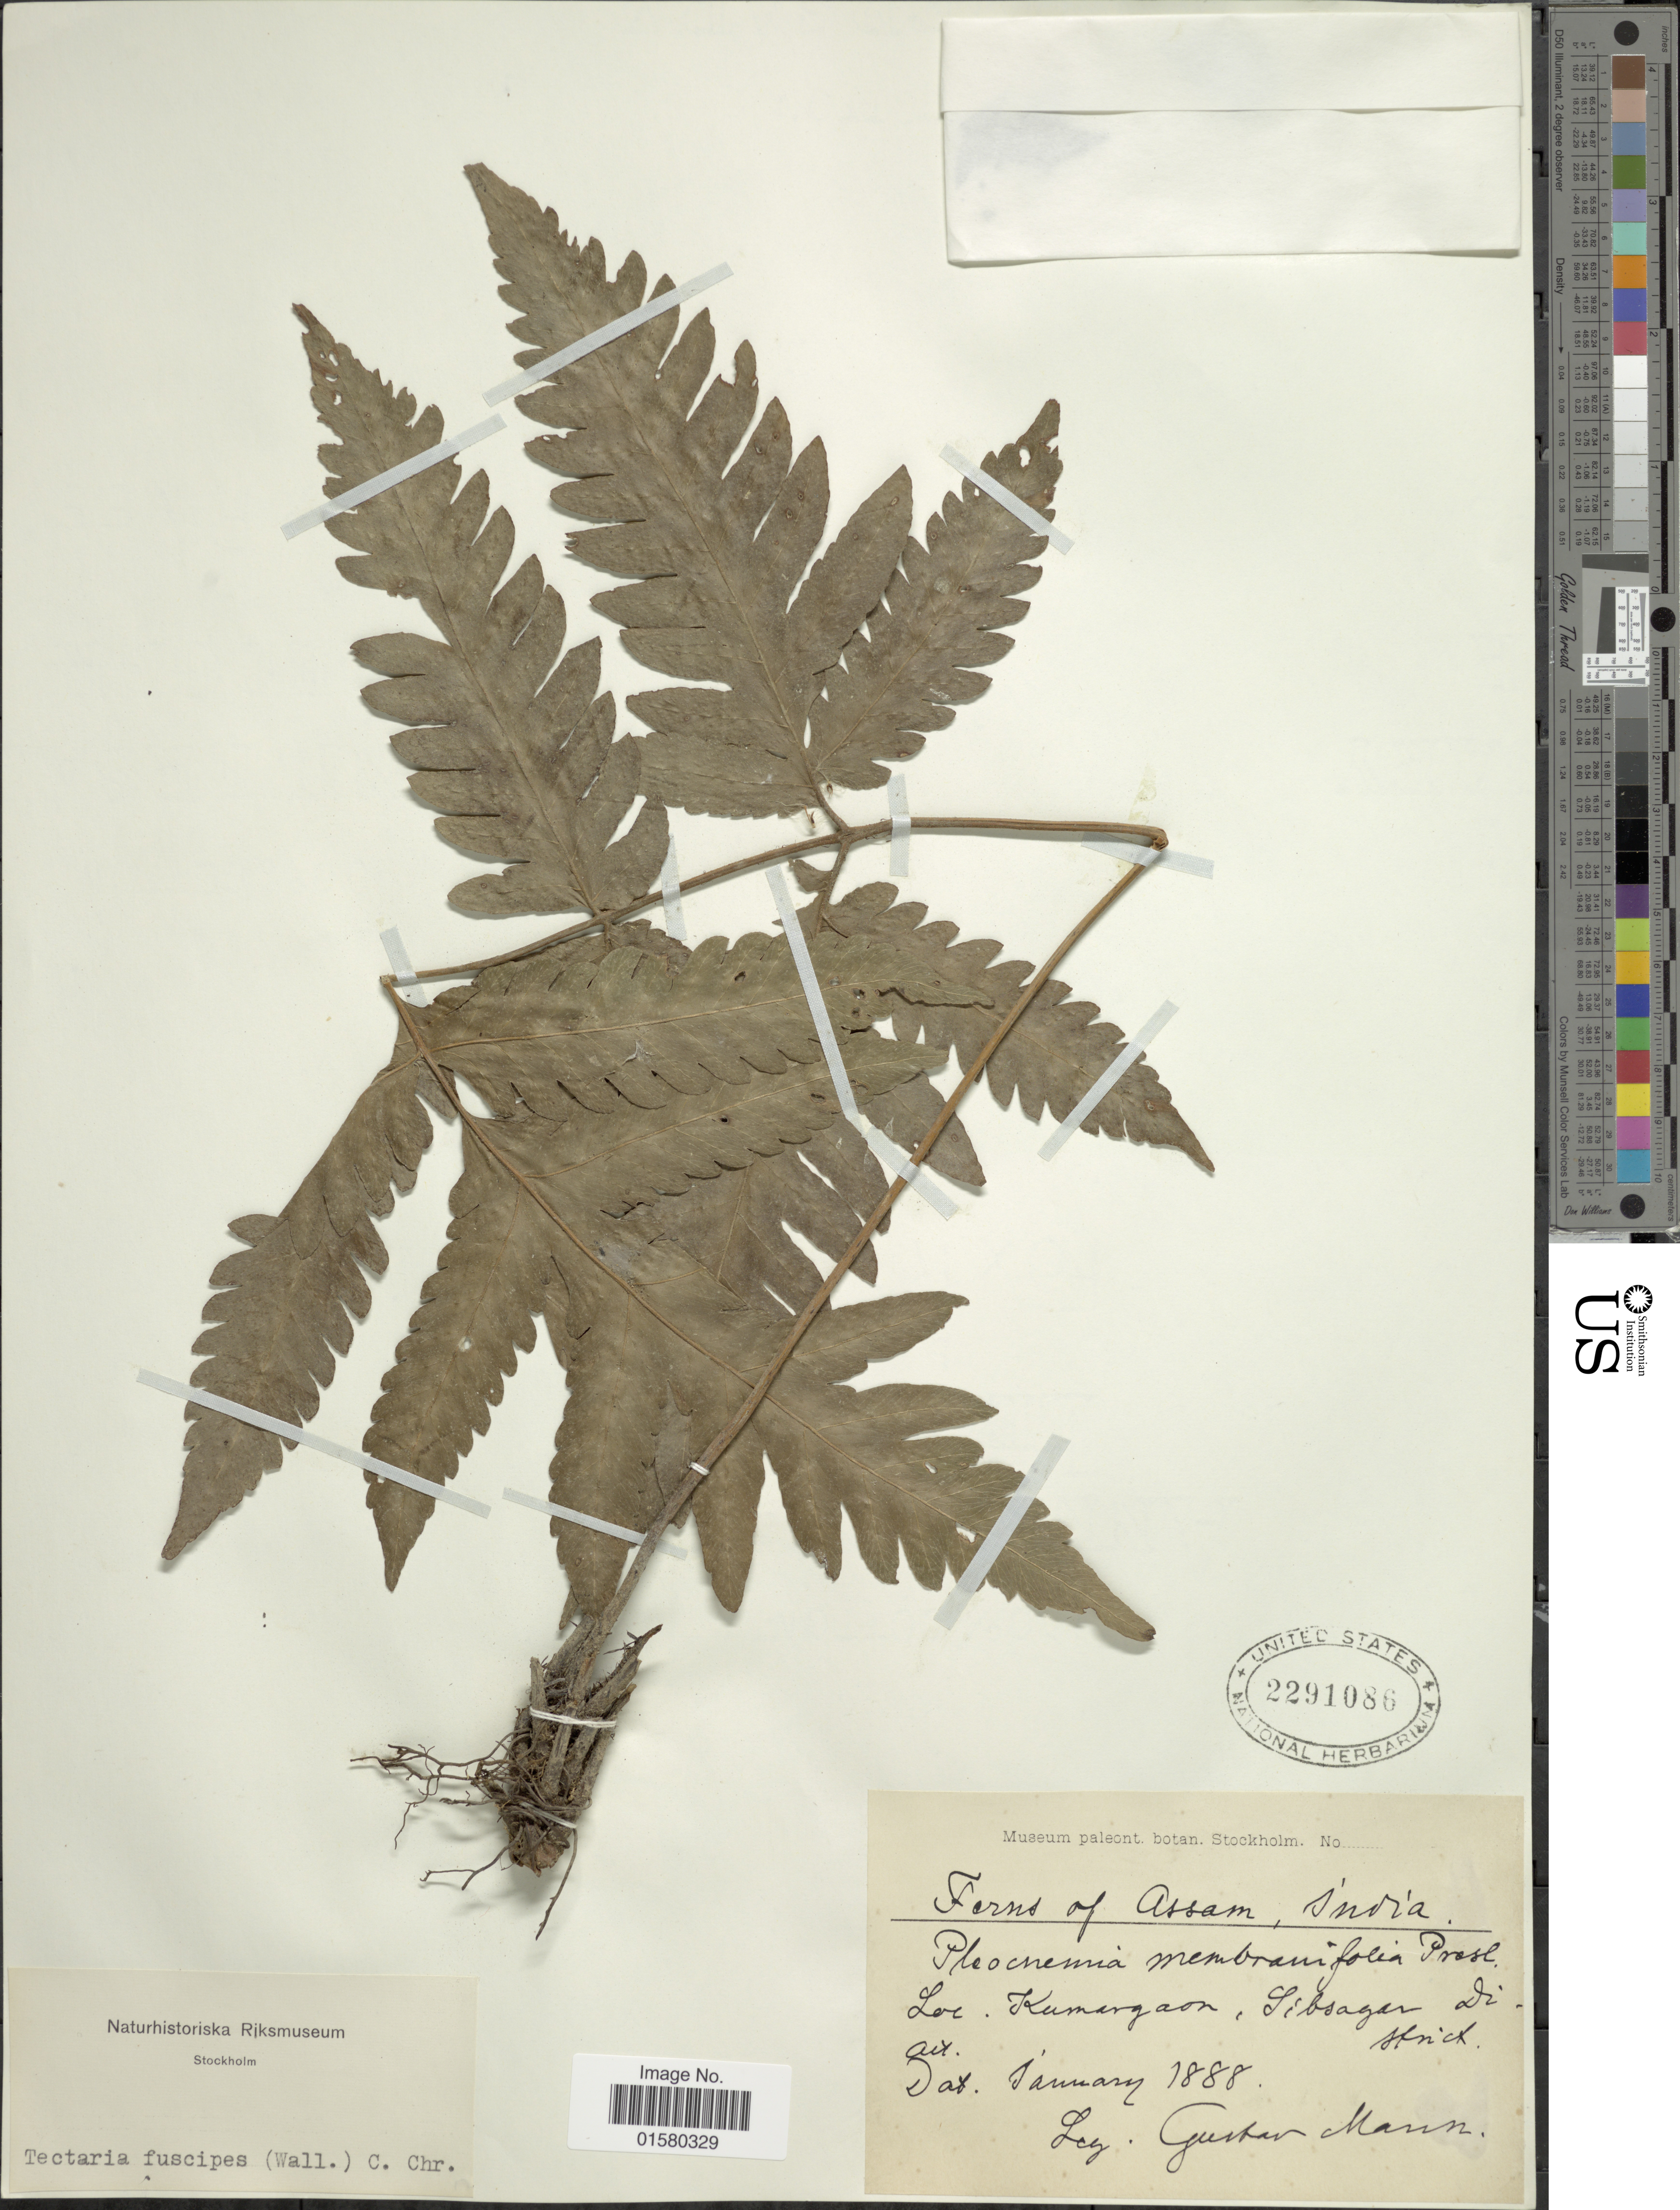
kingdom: Plantae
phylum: Tracheophyta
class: Polypodiopsida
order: Polypodiales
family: Tectariaceae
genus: Tectaria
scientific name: Tectaria paradoxa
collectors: G. Mann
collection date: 1888-01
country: India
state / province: Assam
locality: Kumargaon, Sivasagar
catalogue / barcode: US 2291086